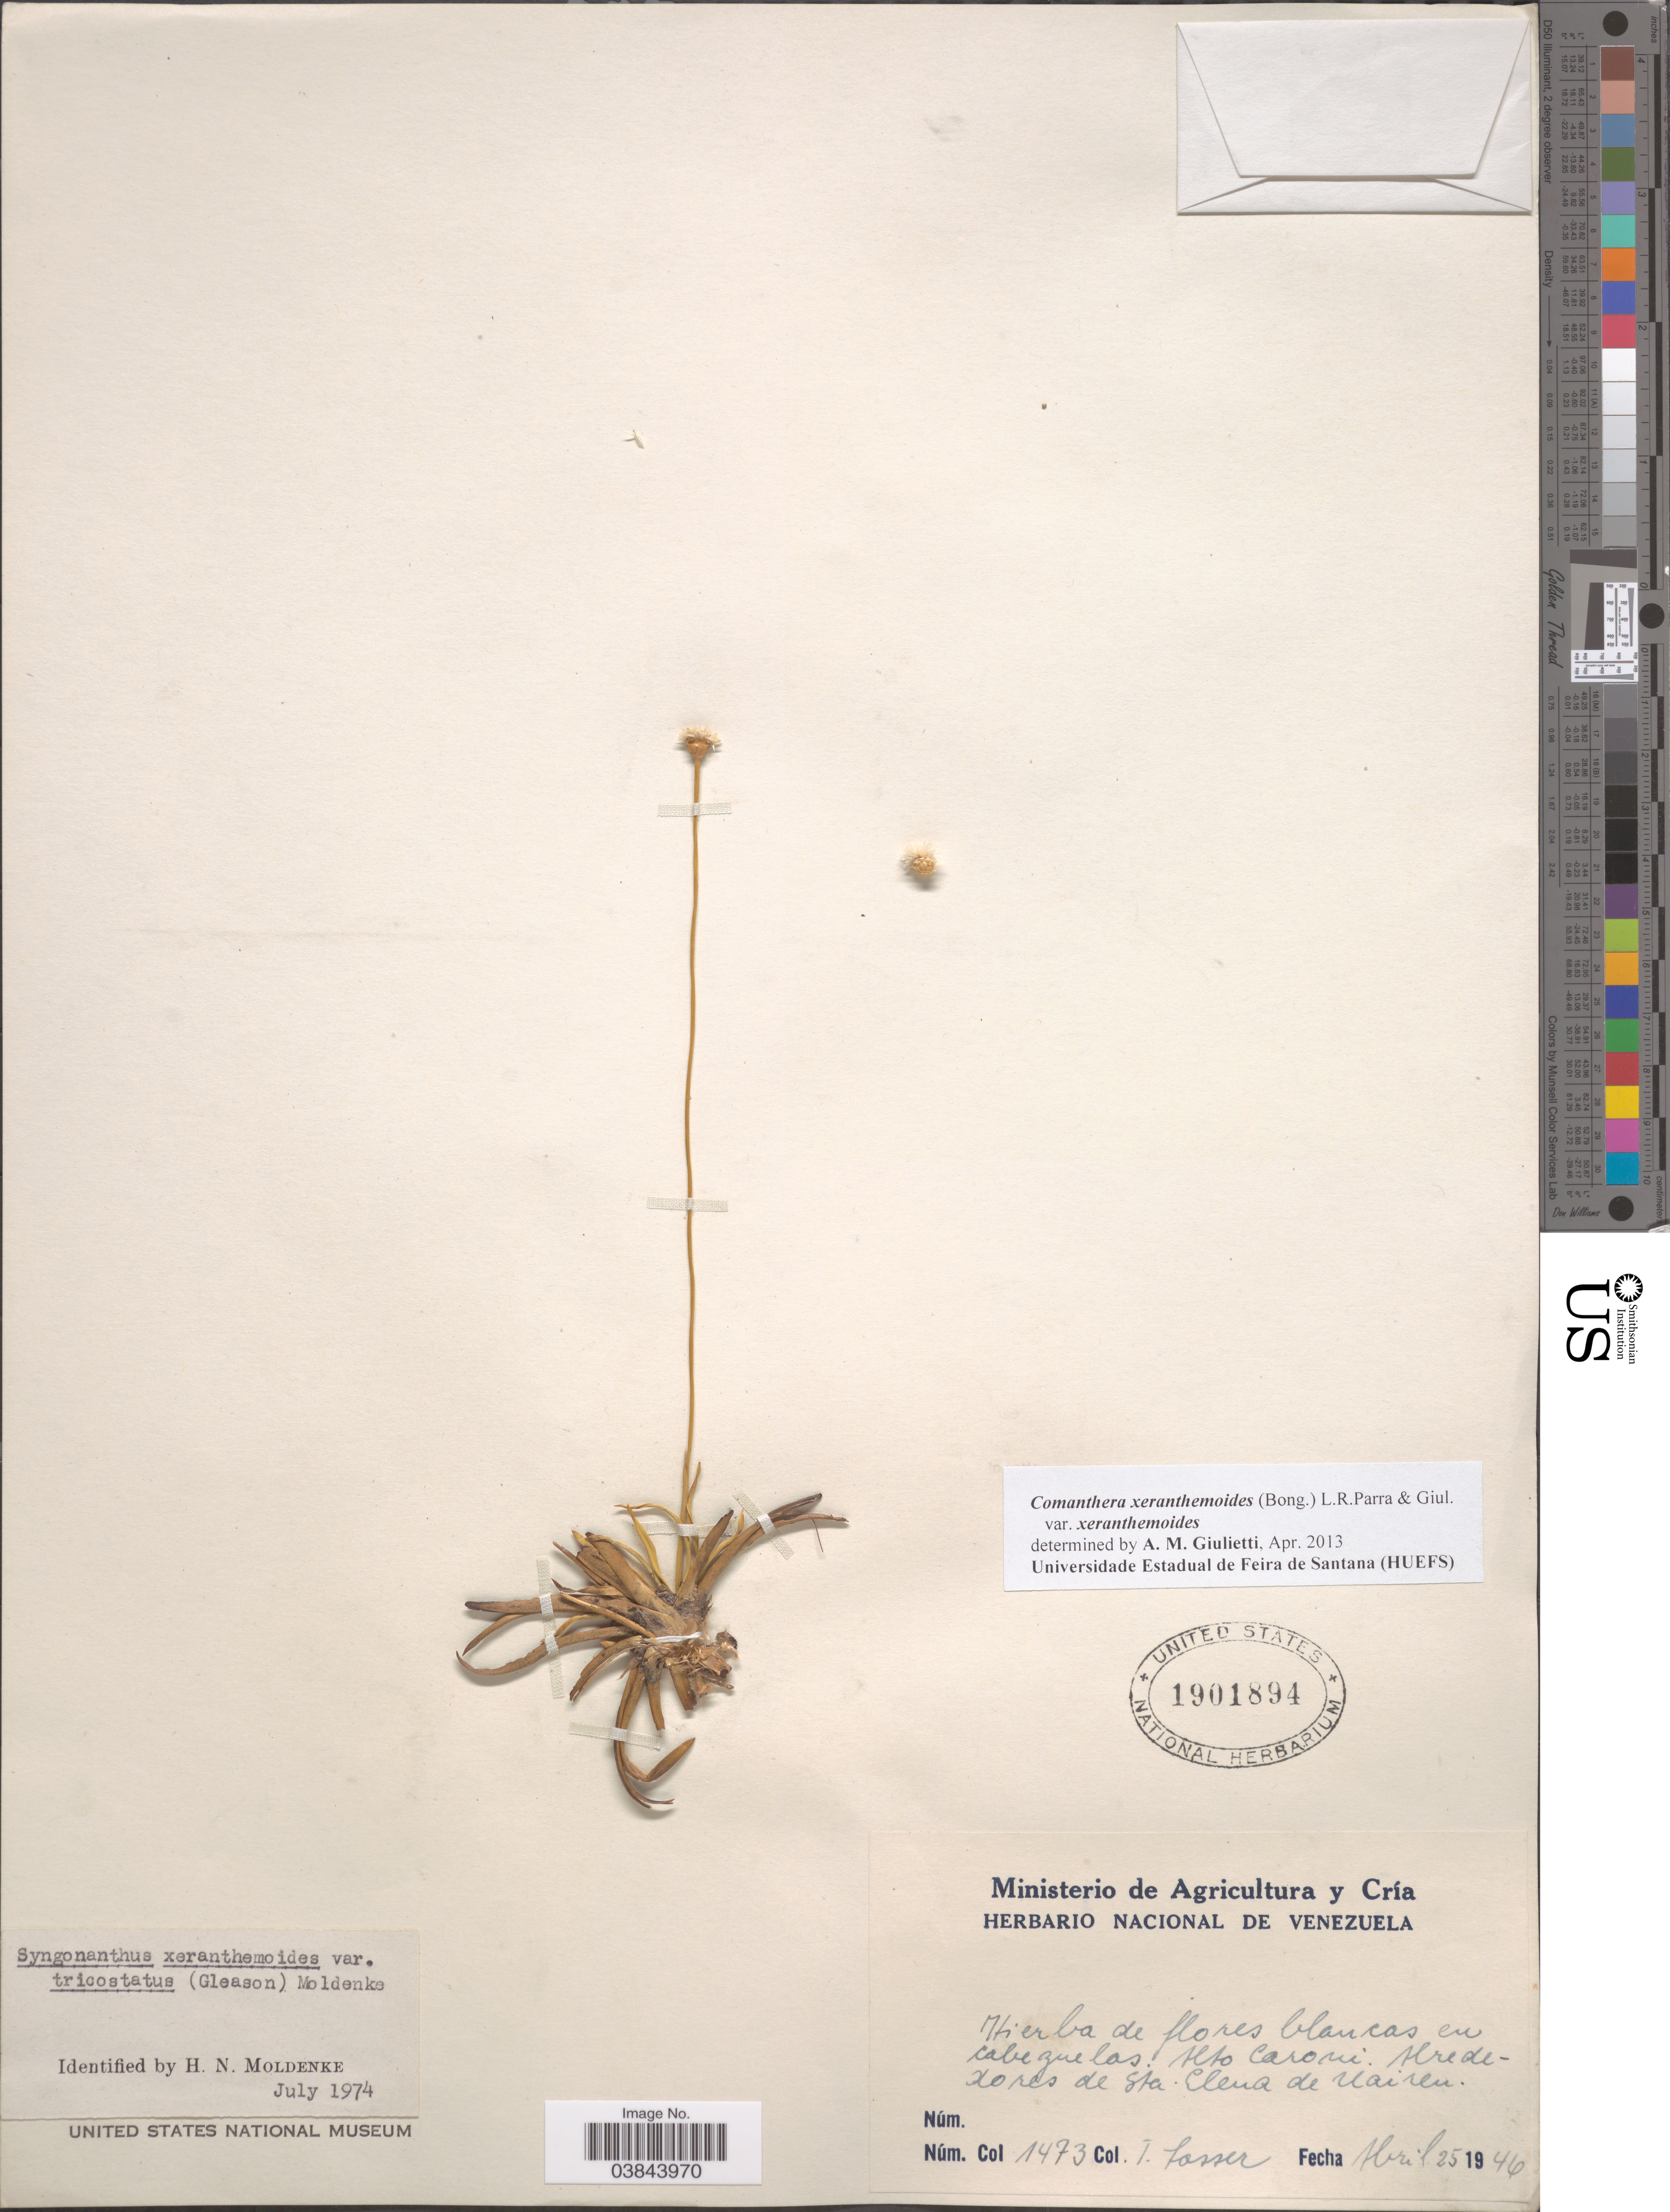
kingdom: Plantae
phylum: Tracheophyta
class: Liliopsida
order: Poales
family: Eriocaulaceae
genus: Comanthera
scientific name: Comanthera xeranthemoides var. xeranthemoides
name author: (Bong.) L.R. Parra & Giul.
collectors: T. Lasser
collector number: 1473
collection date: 1946-04-25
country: Venezuela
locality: Alto Caroni, Alrededores de Sta. Elena de Uairén.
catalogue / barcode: US 1901894